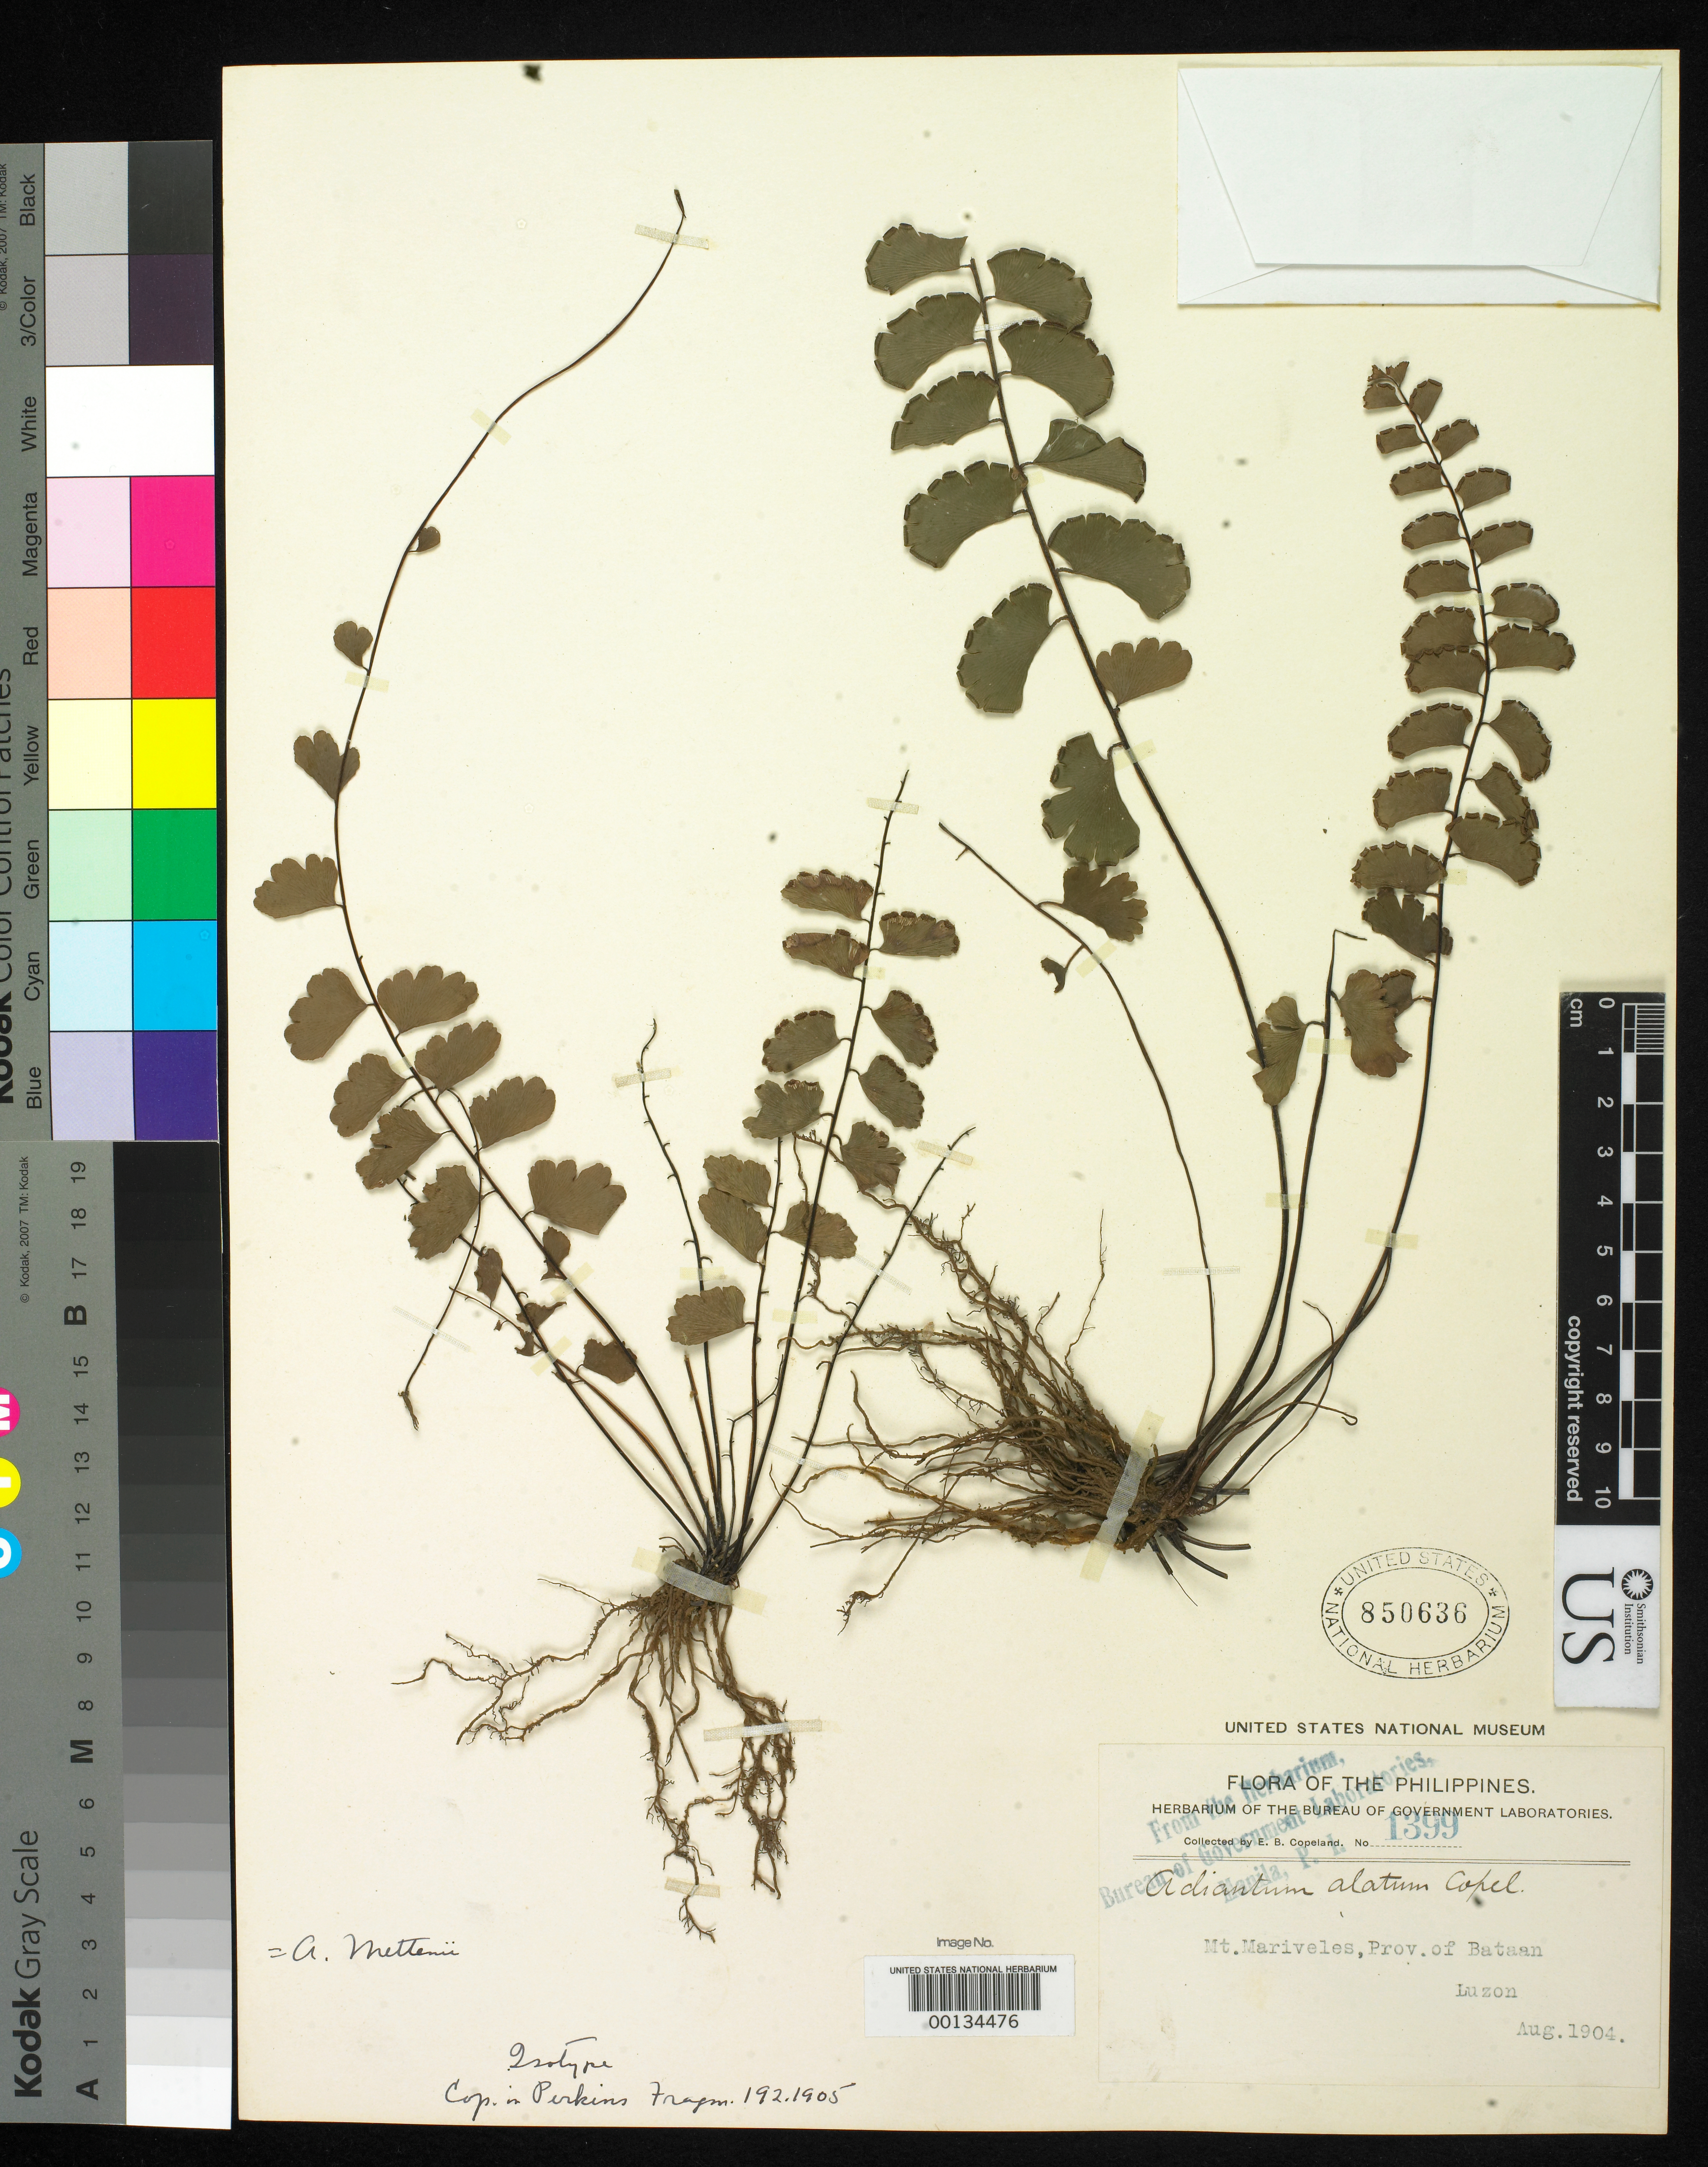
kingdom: Plantae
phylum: Tracheophyta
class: Polypodiopsida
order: Polypodiales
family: Pteridaceae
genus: Adiantum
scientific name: Adiantum alatum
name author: Copel. in Perkins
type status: Type Collection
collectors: E. B. Copeland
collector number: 1399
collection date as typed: Aug 1904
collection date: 1904-08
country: Philippines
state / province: Caraga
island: Luzon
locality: Mt. Mariveles. Butuan.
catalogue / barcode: US 850636